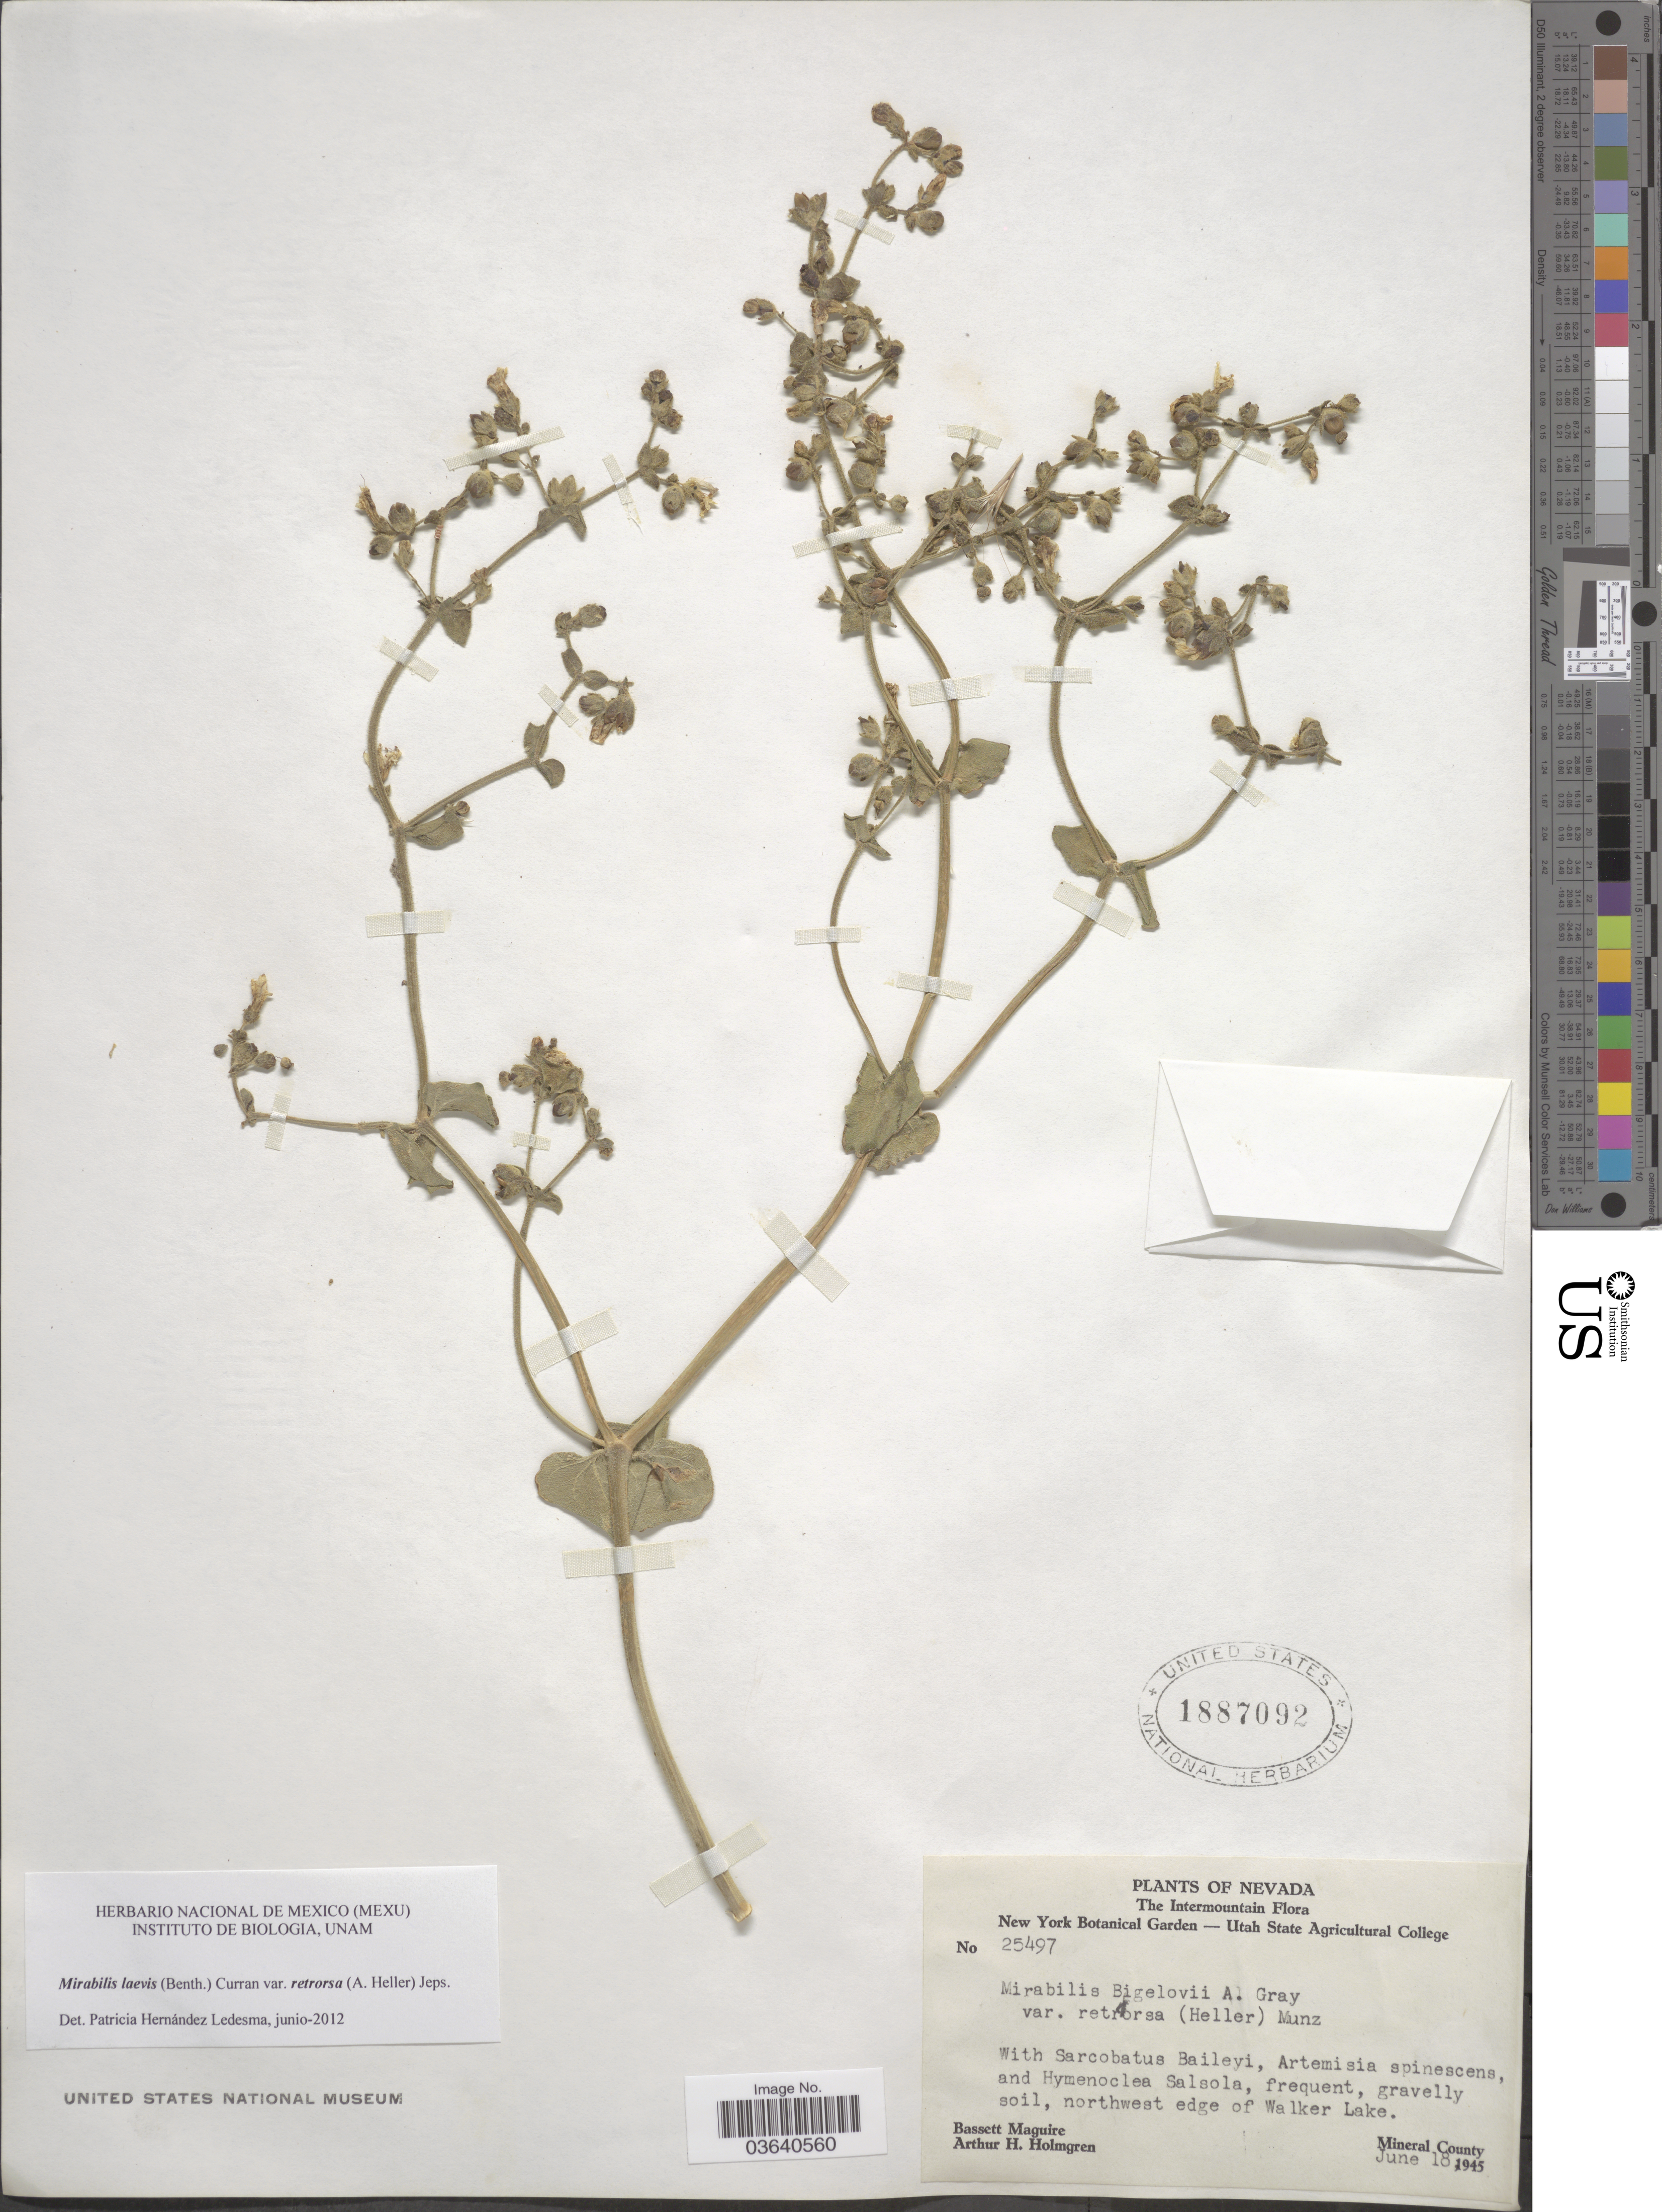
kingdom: Plantae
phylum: Tracheophyta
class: Magnoliopsida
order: Caryophyllales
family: Nyctaginaceae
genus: Mirabilis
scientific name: Mirabilis laevis var. retrorsa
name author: (A. Heller) Jeps.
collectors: B. Maguire & A. H. Holmgren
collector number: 25497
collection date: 1945-06-18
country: United States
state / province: Nevada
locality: The Intermountain. Gravelly soil, northwest edge of Walker Lake. Mineral County.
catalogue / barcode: US 1887092